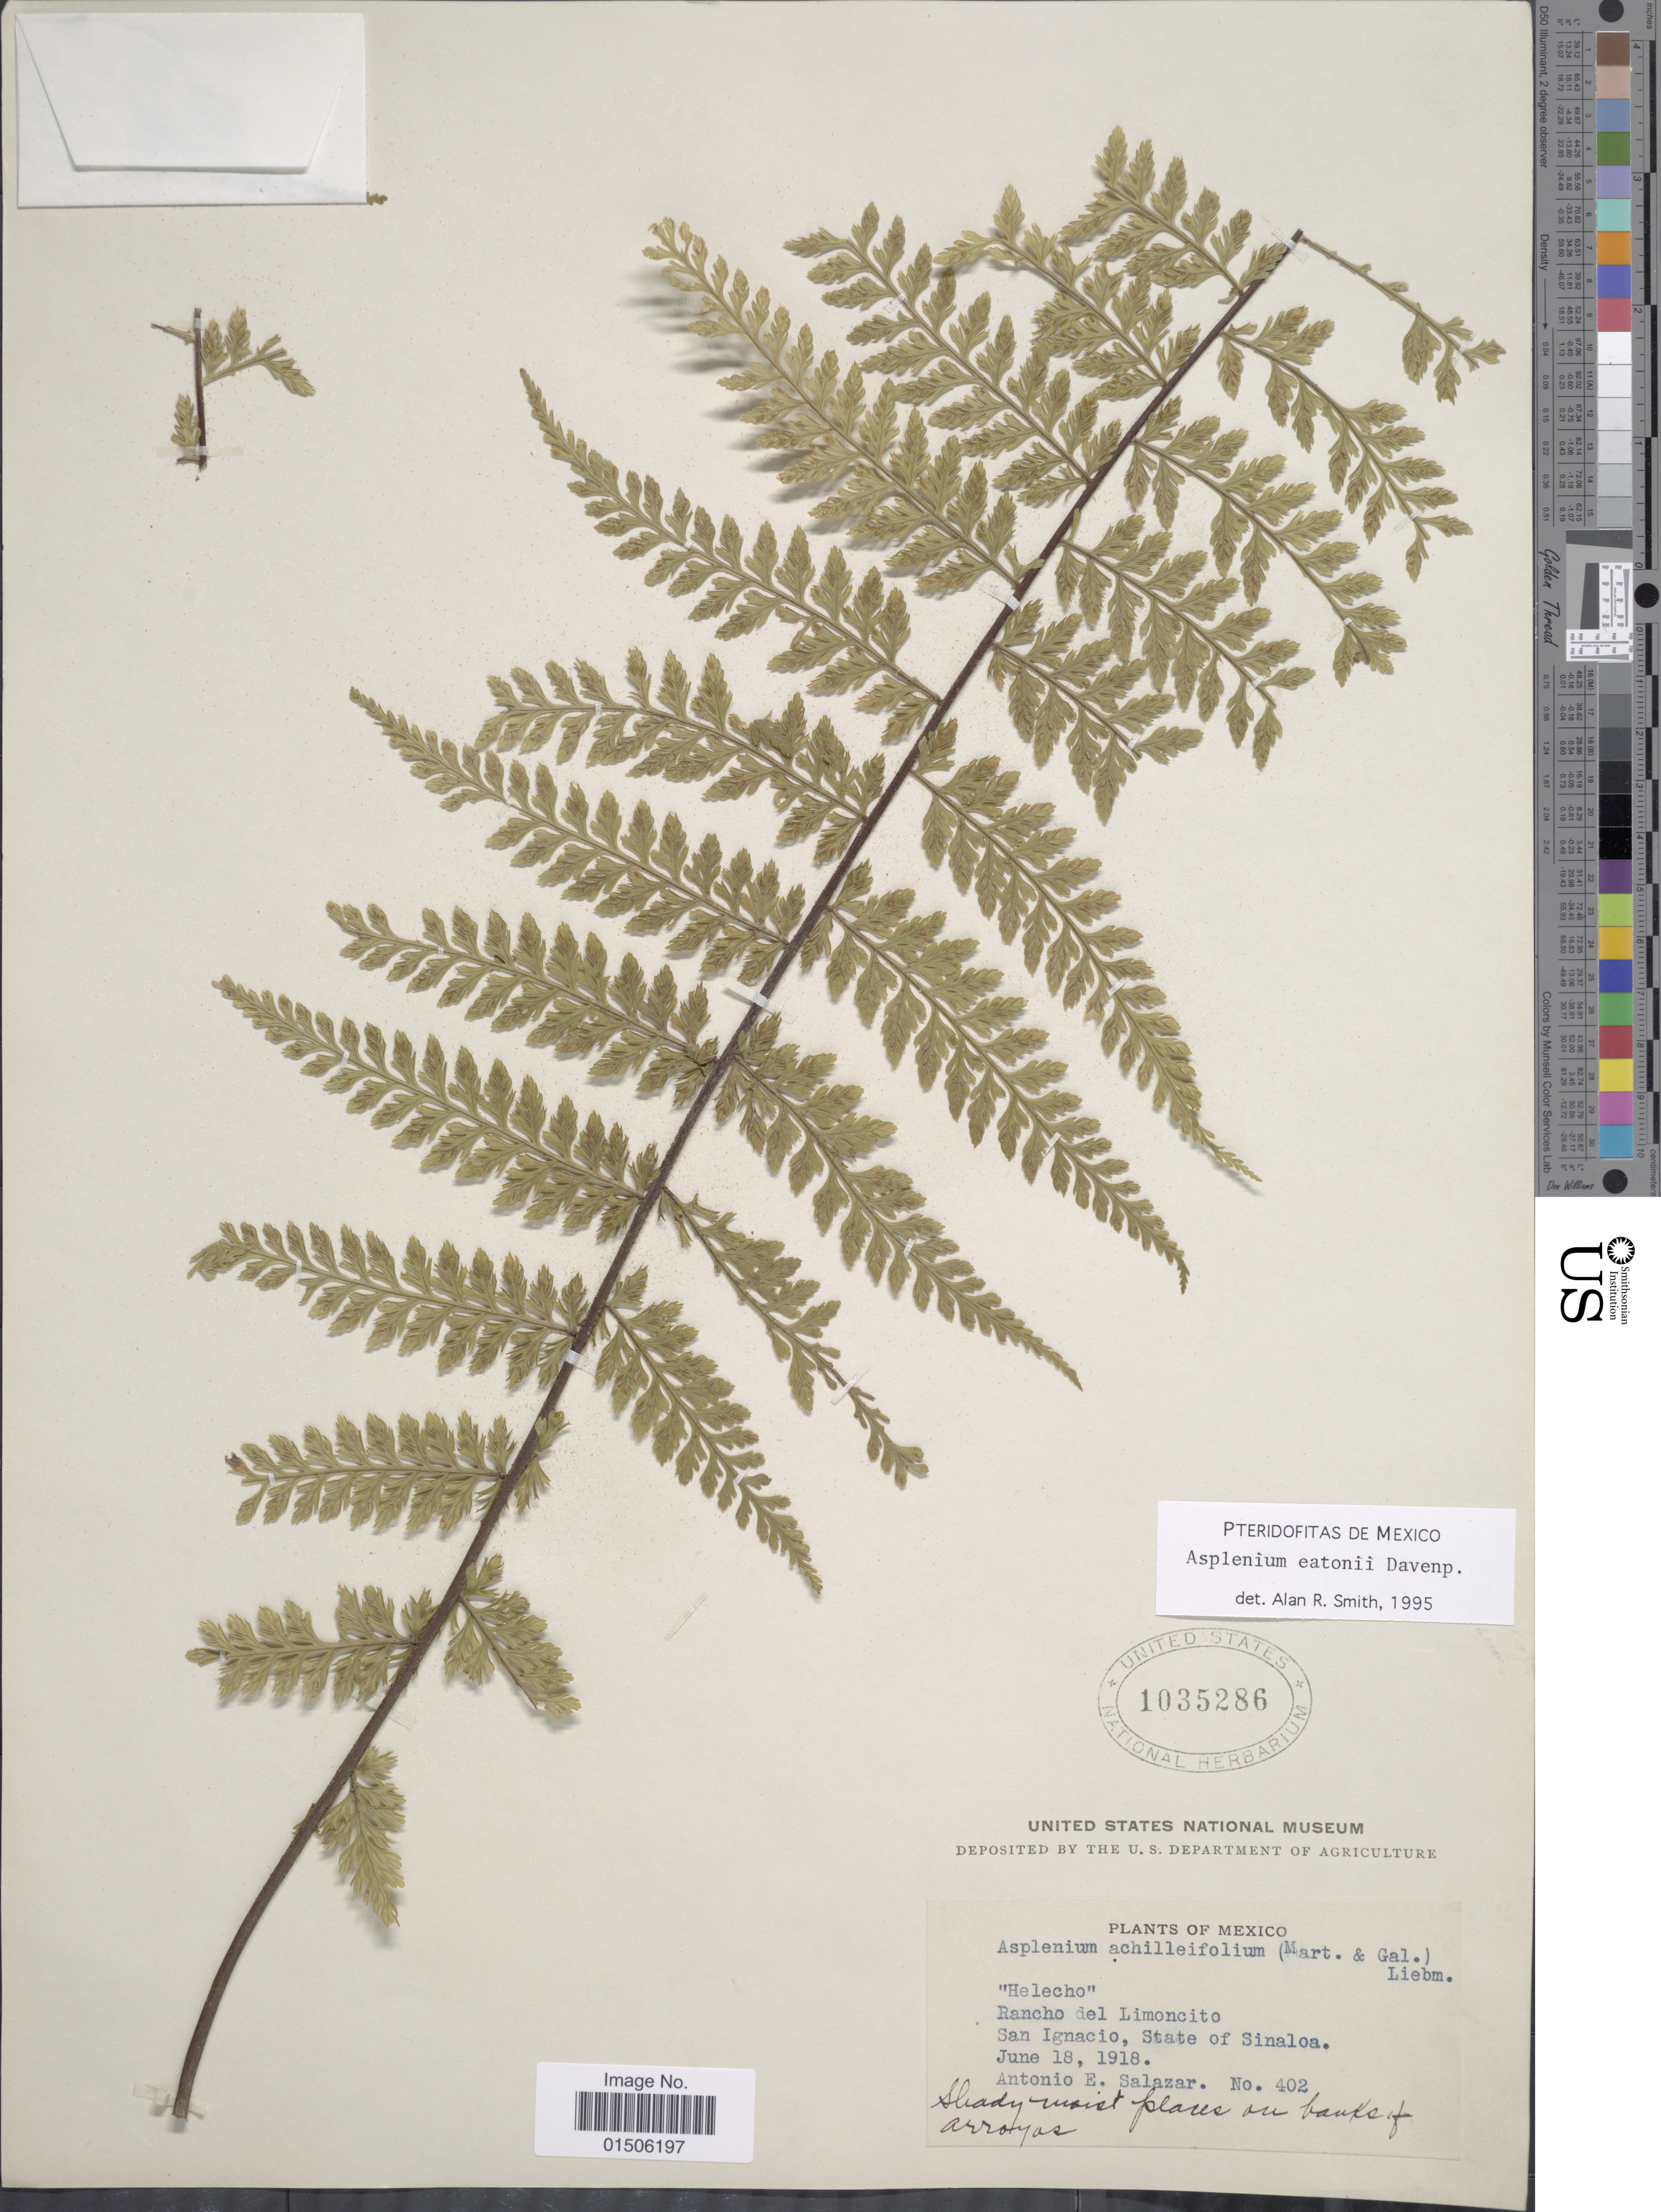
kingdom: Plantae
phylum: Tracheophyta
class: Polypodiopsida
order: Polypodiales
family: Aspleniaceae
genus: Asplenium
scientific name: Asplenium eatonii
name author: Davenp.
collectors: A. E. Salazar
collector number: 402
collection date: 1918-06-18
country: Mexico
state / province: Sinaloa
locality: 'Helecho', Ramcho del Limoncito, San Ignacio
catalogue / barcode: US 1035286